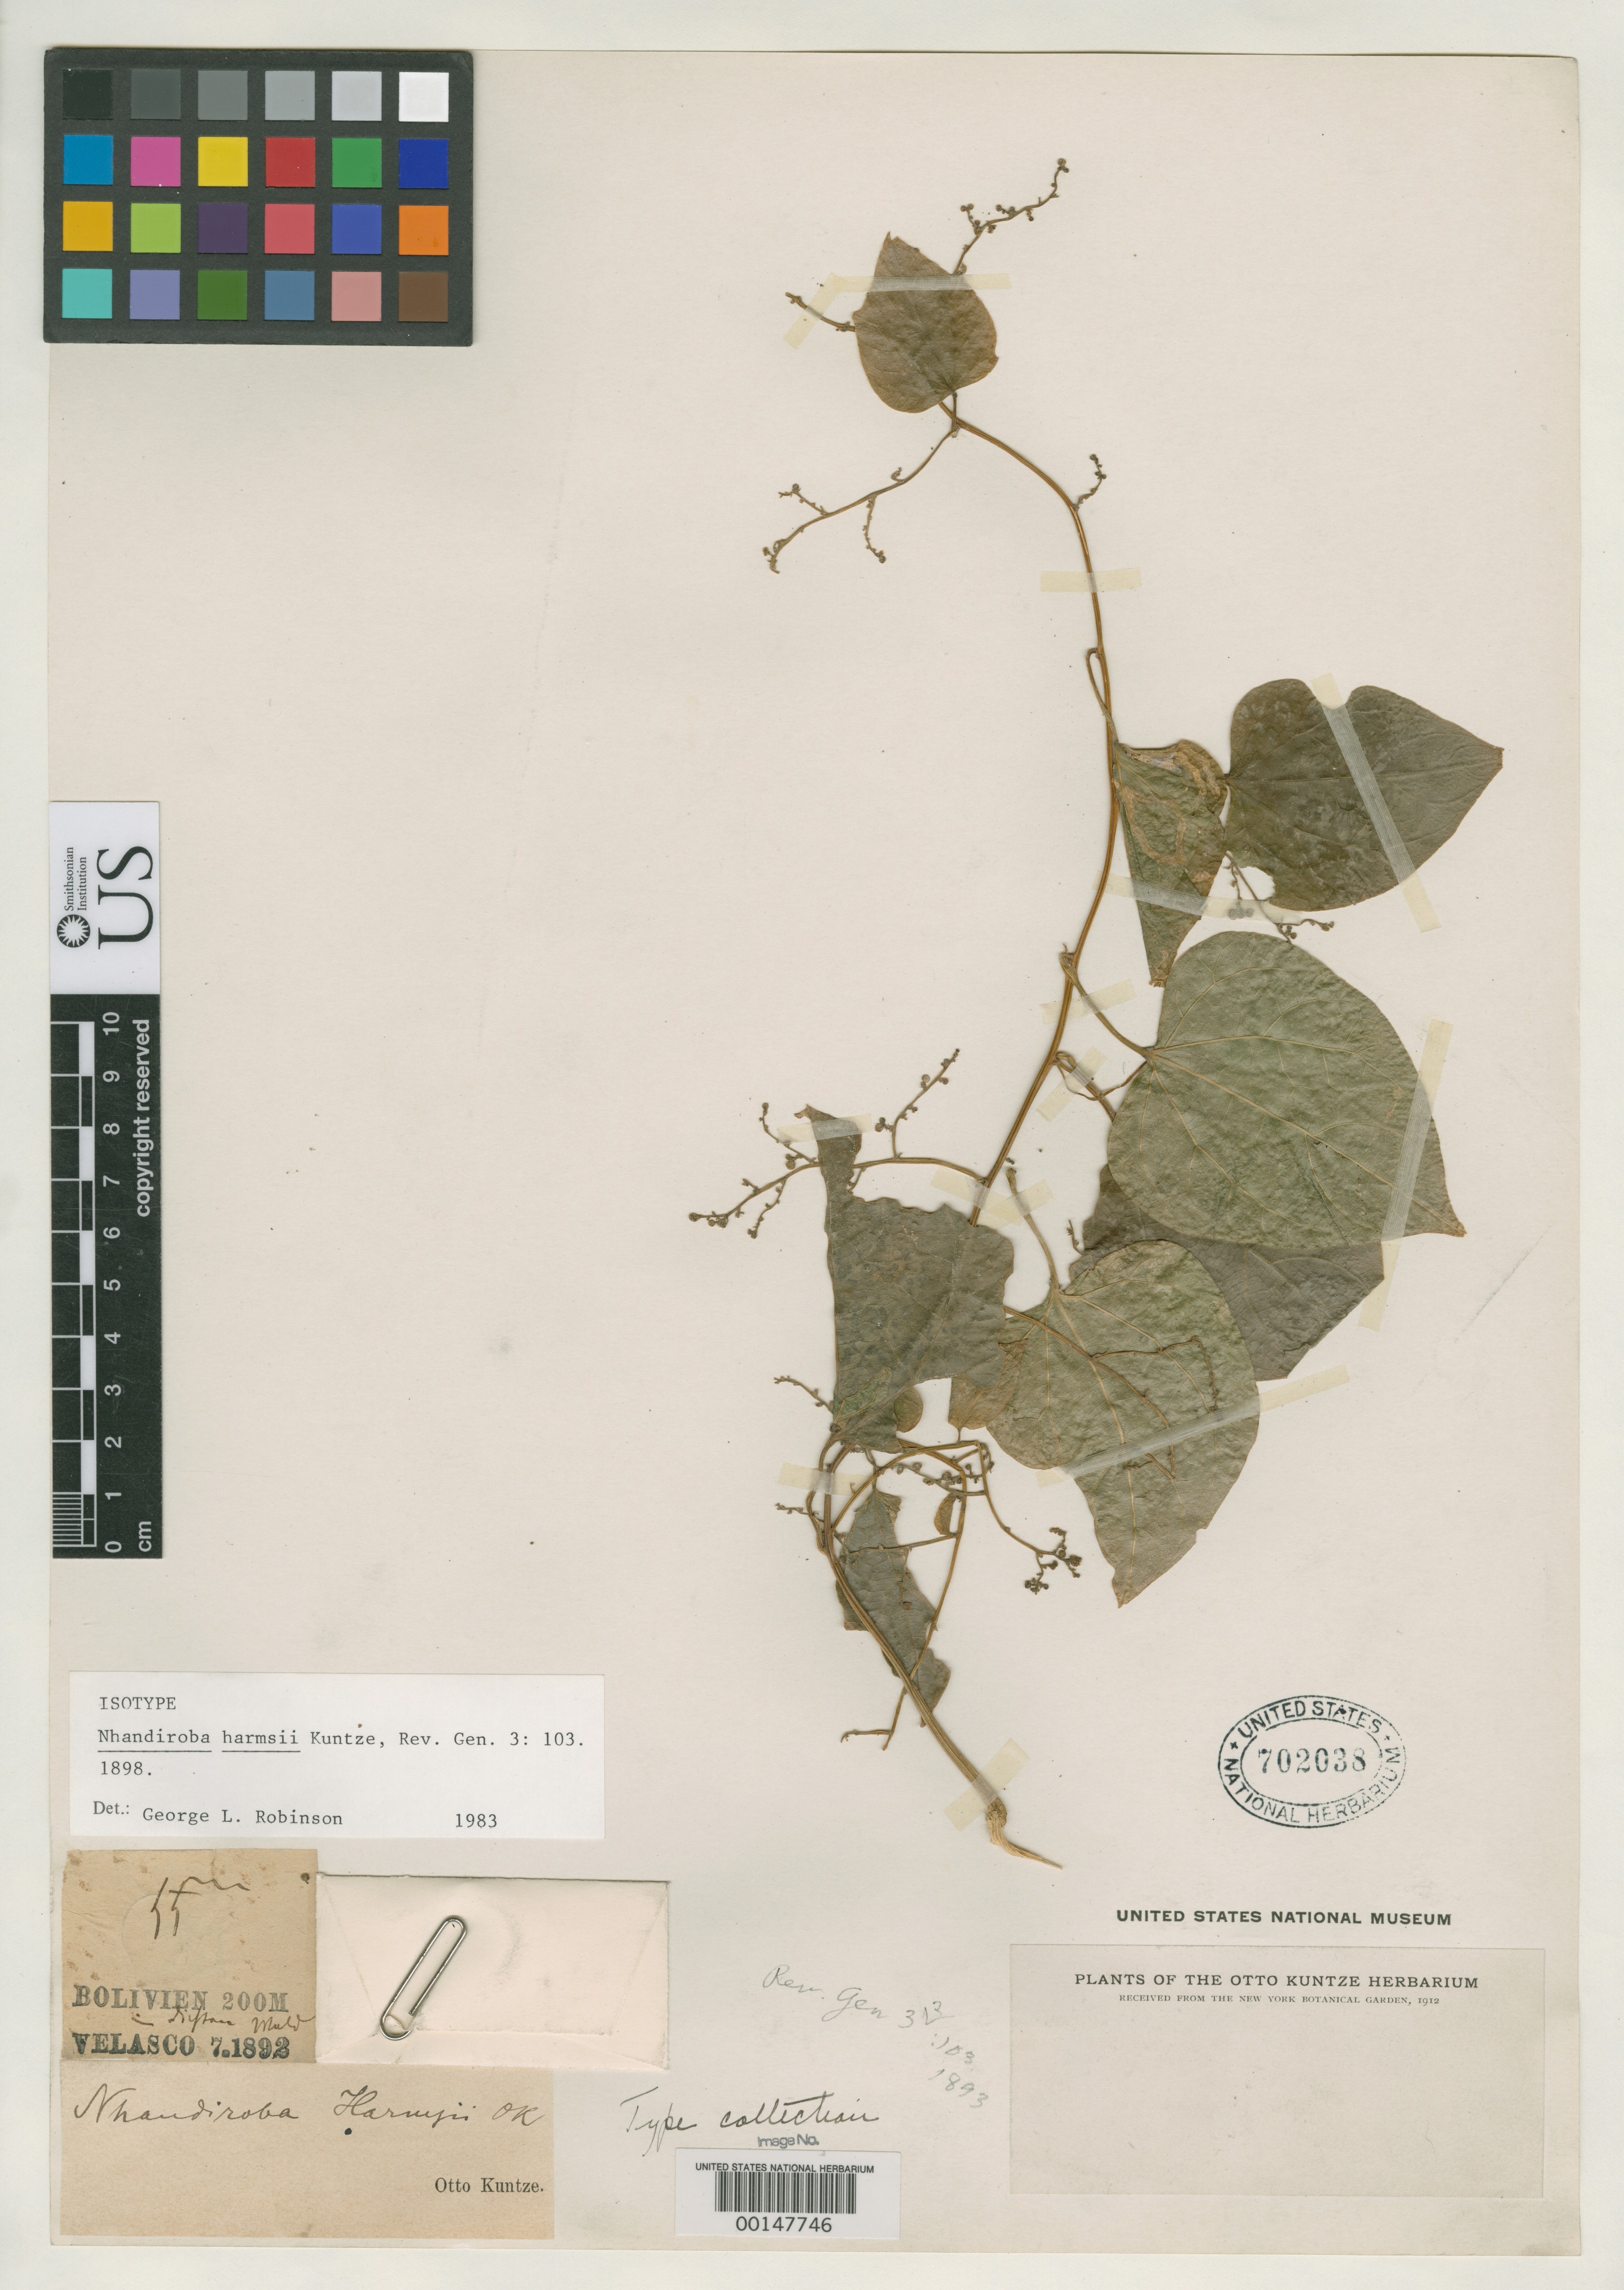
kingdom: Plantae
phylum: Tracheophyta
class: Magnoliopsida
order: Cucurbitales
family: Cucurbitaceae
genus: Nhandiroba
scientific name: Nhandiroba harmsii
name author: Kuntze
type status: Isotype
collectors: C.E.O. Kuntze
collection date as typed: Jul 1892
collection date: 1892-07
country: Bolivia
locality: Velasco.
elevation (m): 200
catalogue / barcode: US 702038